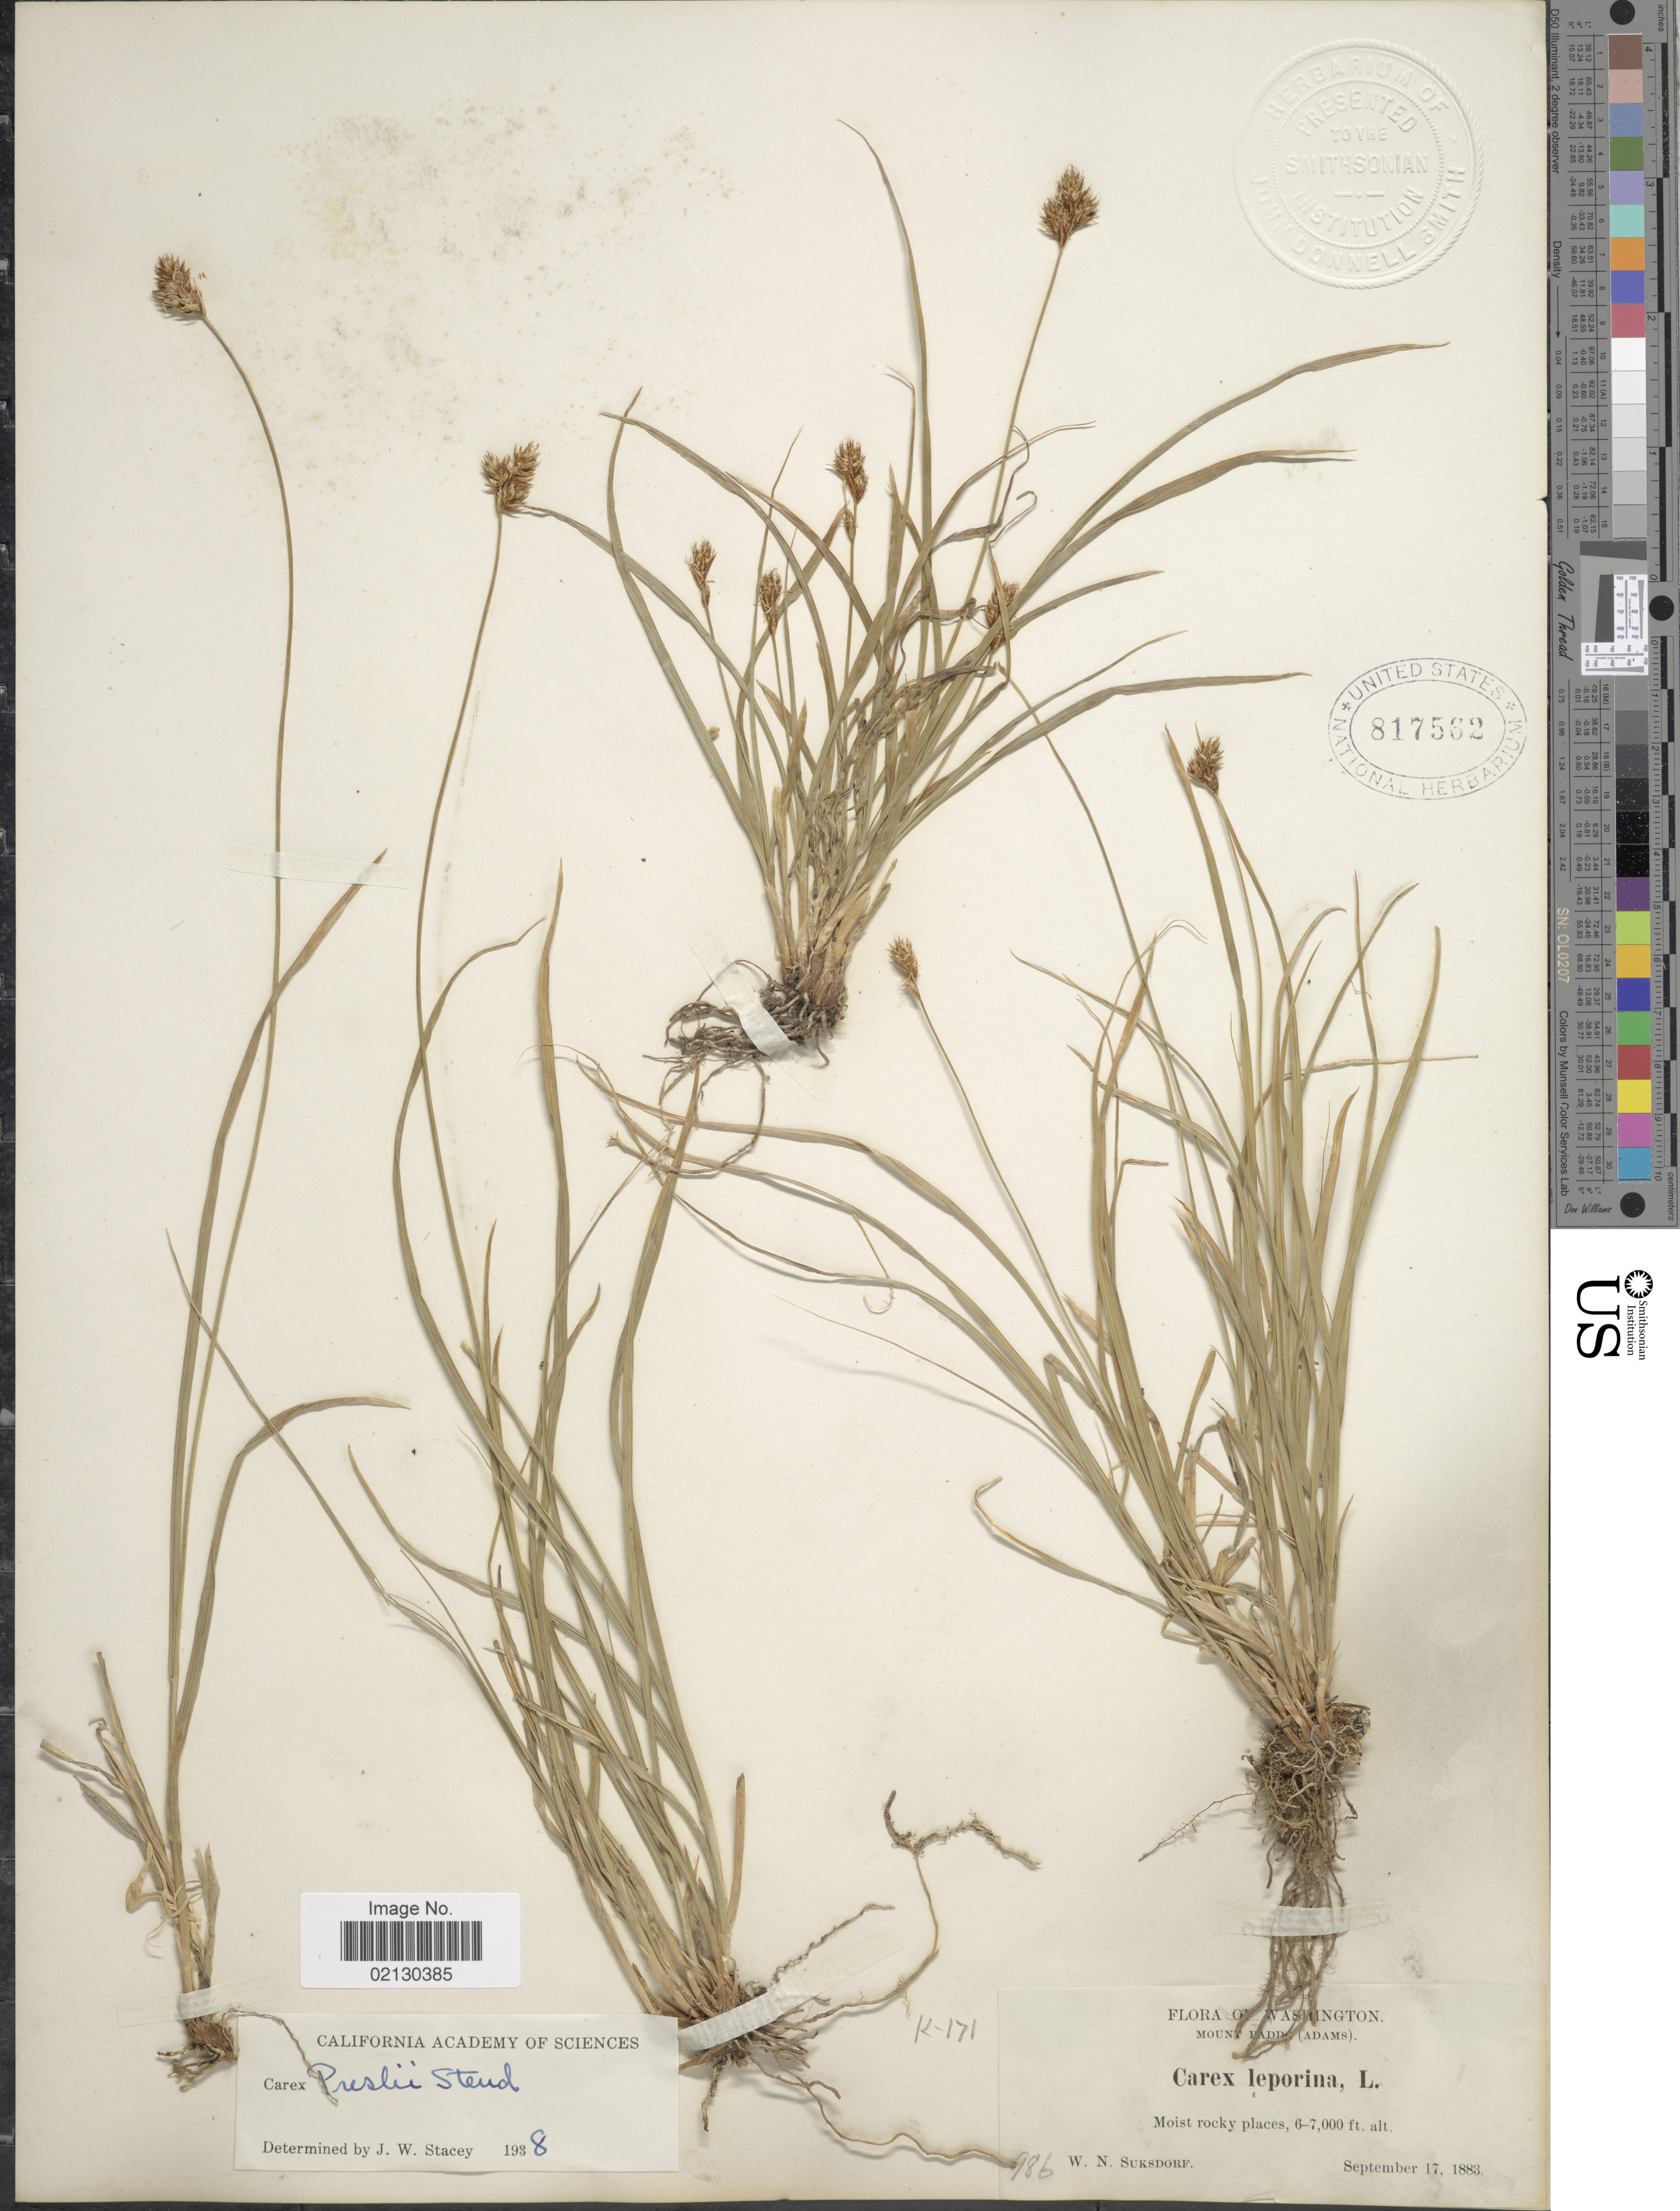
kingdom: Plantae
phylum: Tracheophyta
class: Liliopsida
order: Poales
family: Cyperaceae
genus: Carex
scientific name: Carex preslii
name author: Steud.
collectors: W. N. Suksdorf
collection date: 1883-09-17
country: United States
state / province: Washington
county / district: Skamania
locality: Mount Paddo (Adams)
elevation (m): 1829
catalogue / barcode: US 817562